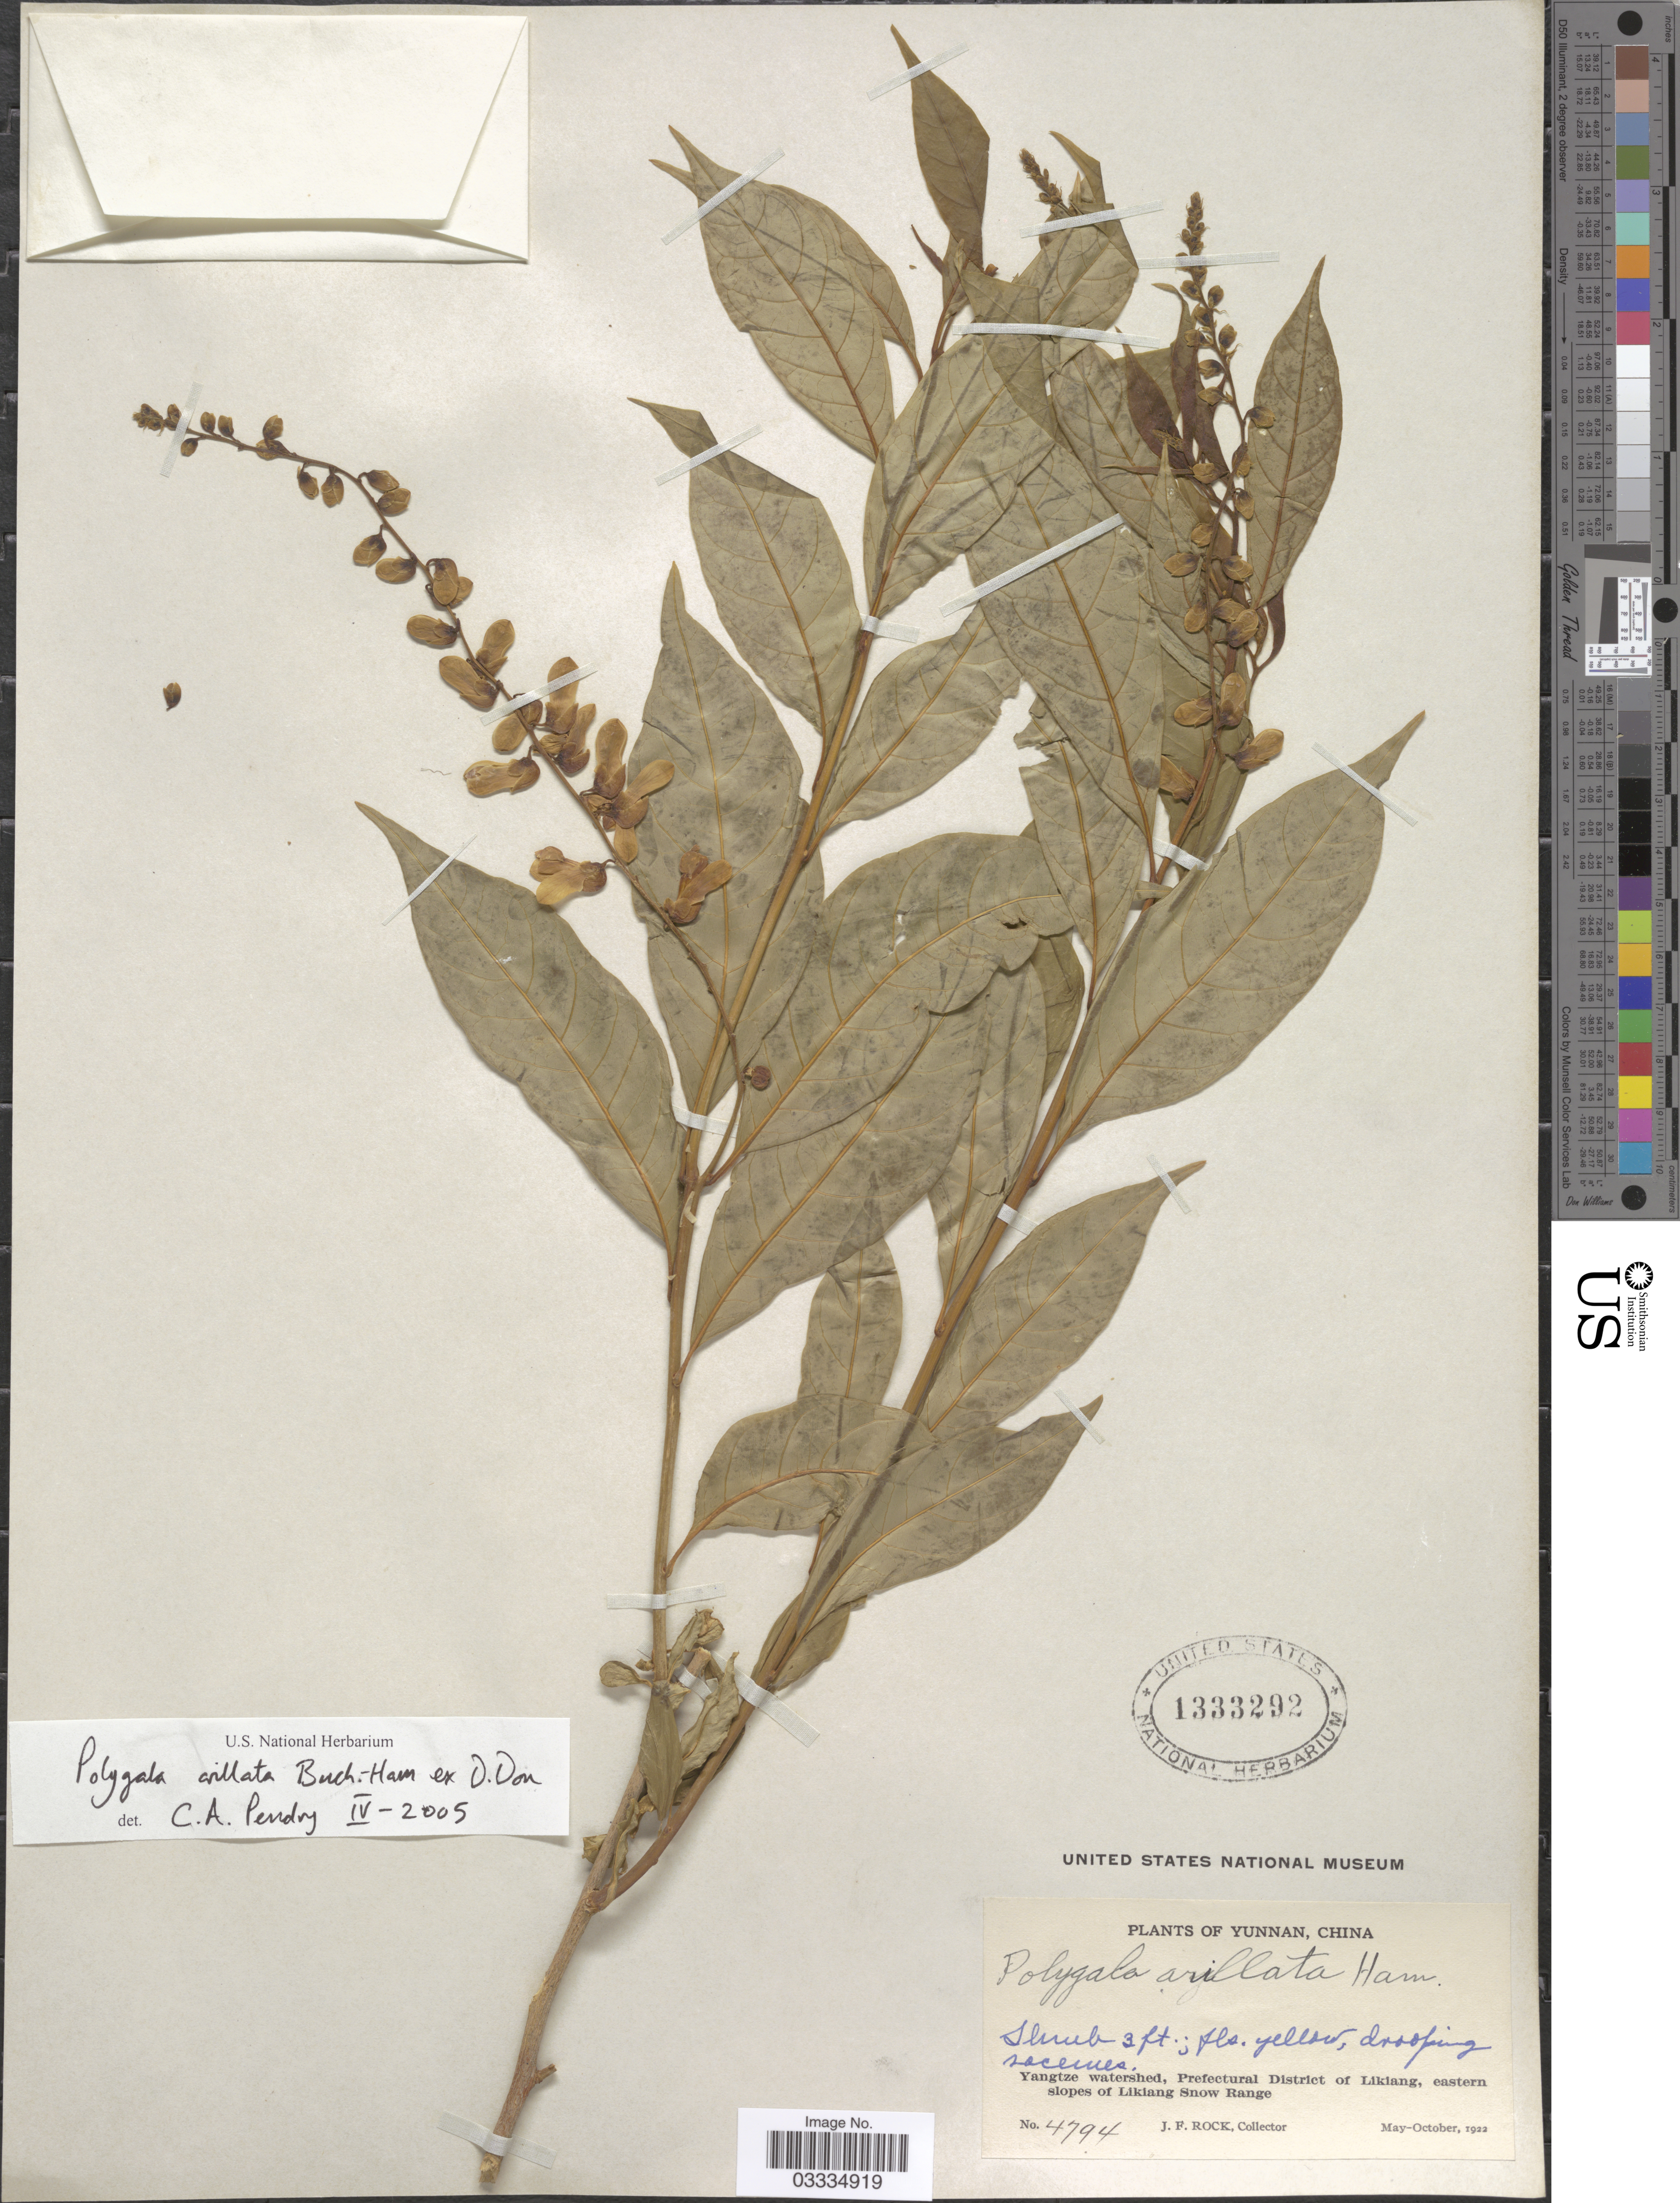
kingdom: Plantae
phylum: Tracheophyta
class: Magnoliopsida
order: Fabales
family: Polygalaceae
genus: Polygala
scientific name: Polygala arillata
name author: Buch.-Ham. ex D. Don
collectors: J. Rock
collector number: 4794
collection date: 1922-05/1922-10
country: China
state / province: Yunnan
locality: Yangtze watershed, Prefectural District of Likiang, eastern slopes of Likiang Snow Range.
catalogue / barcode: US 1333292